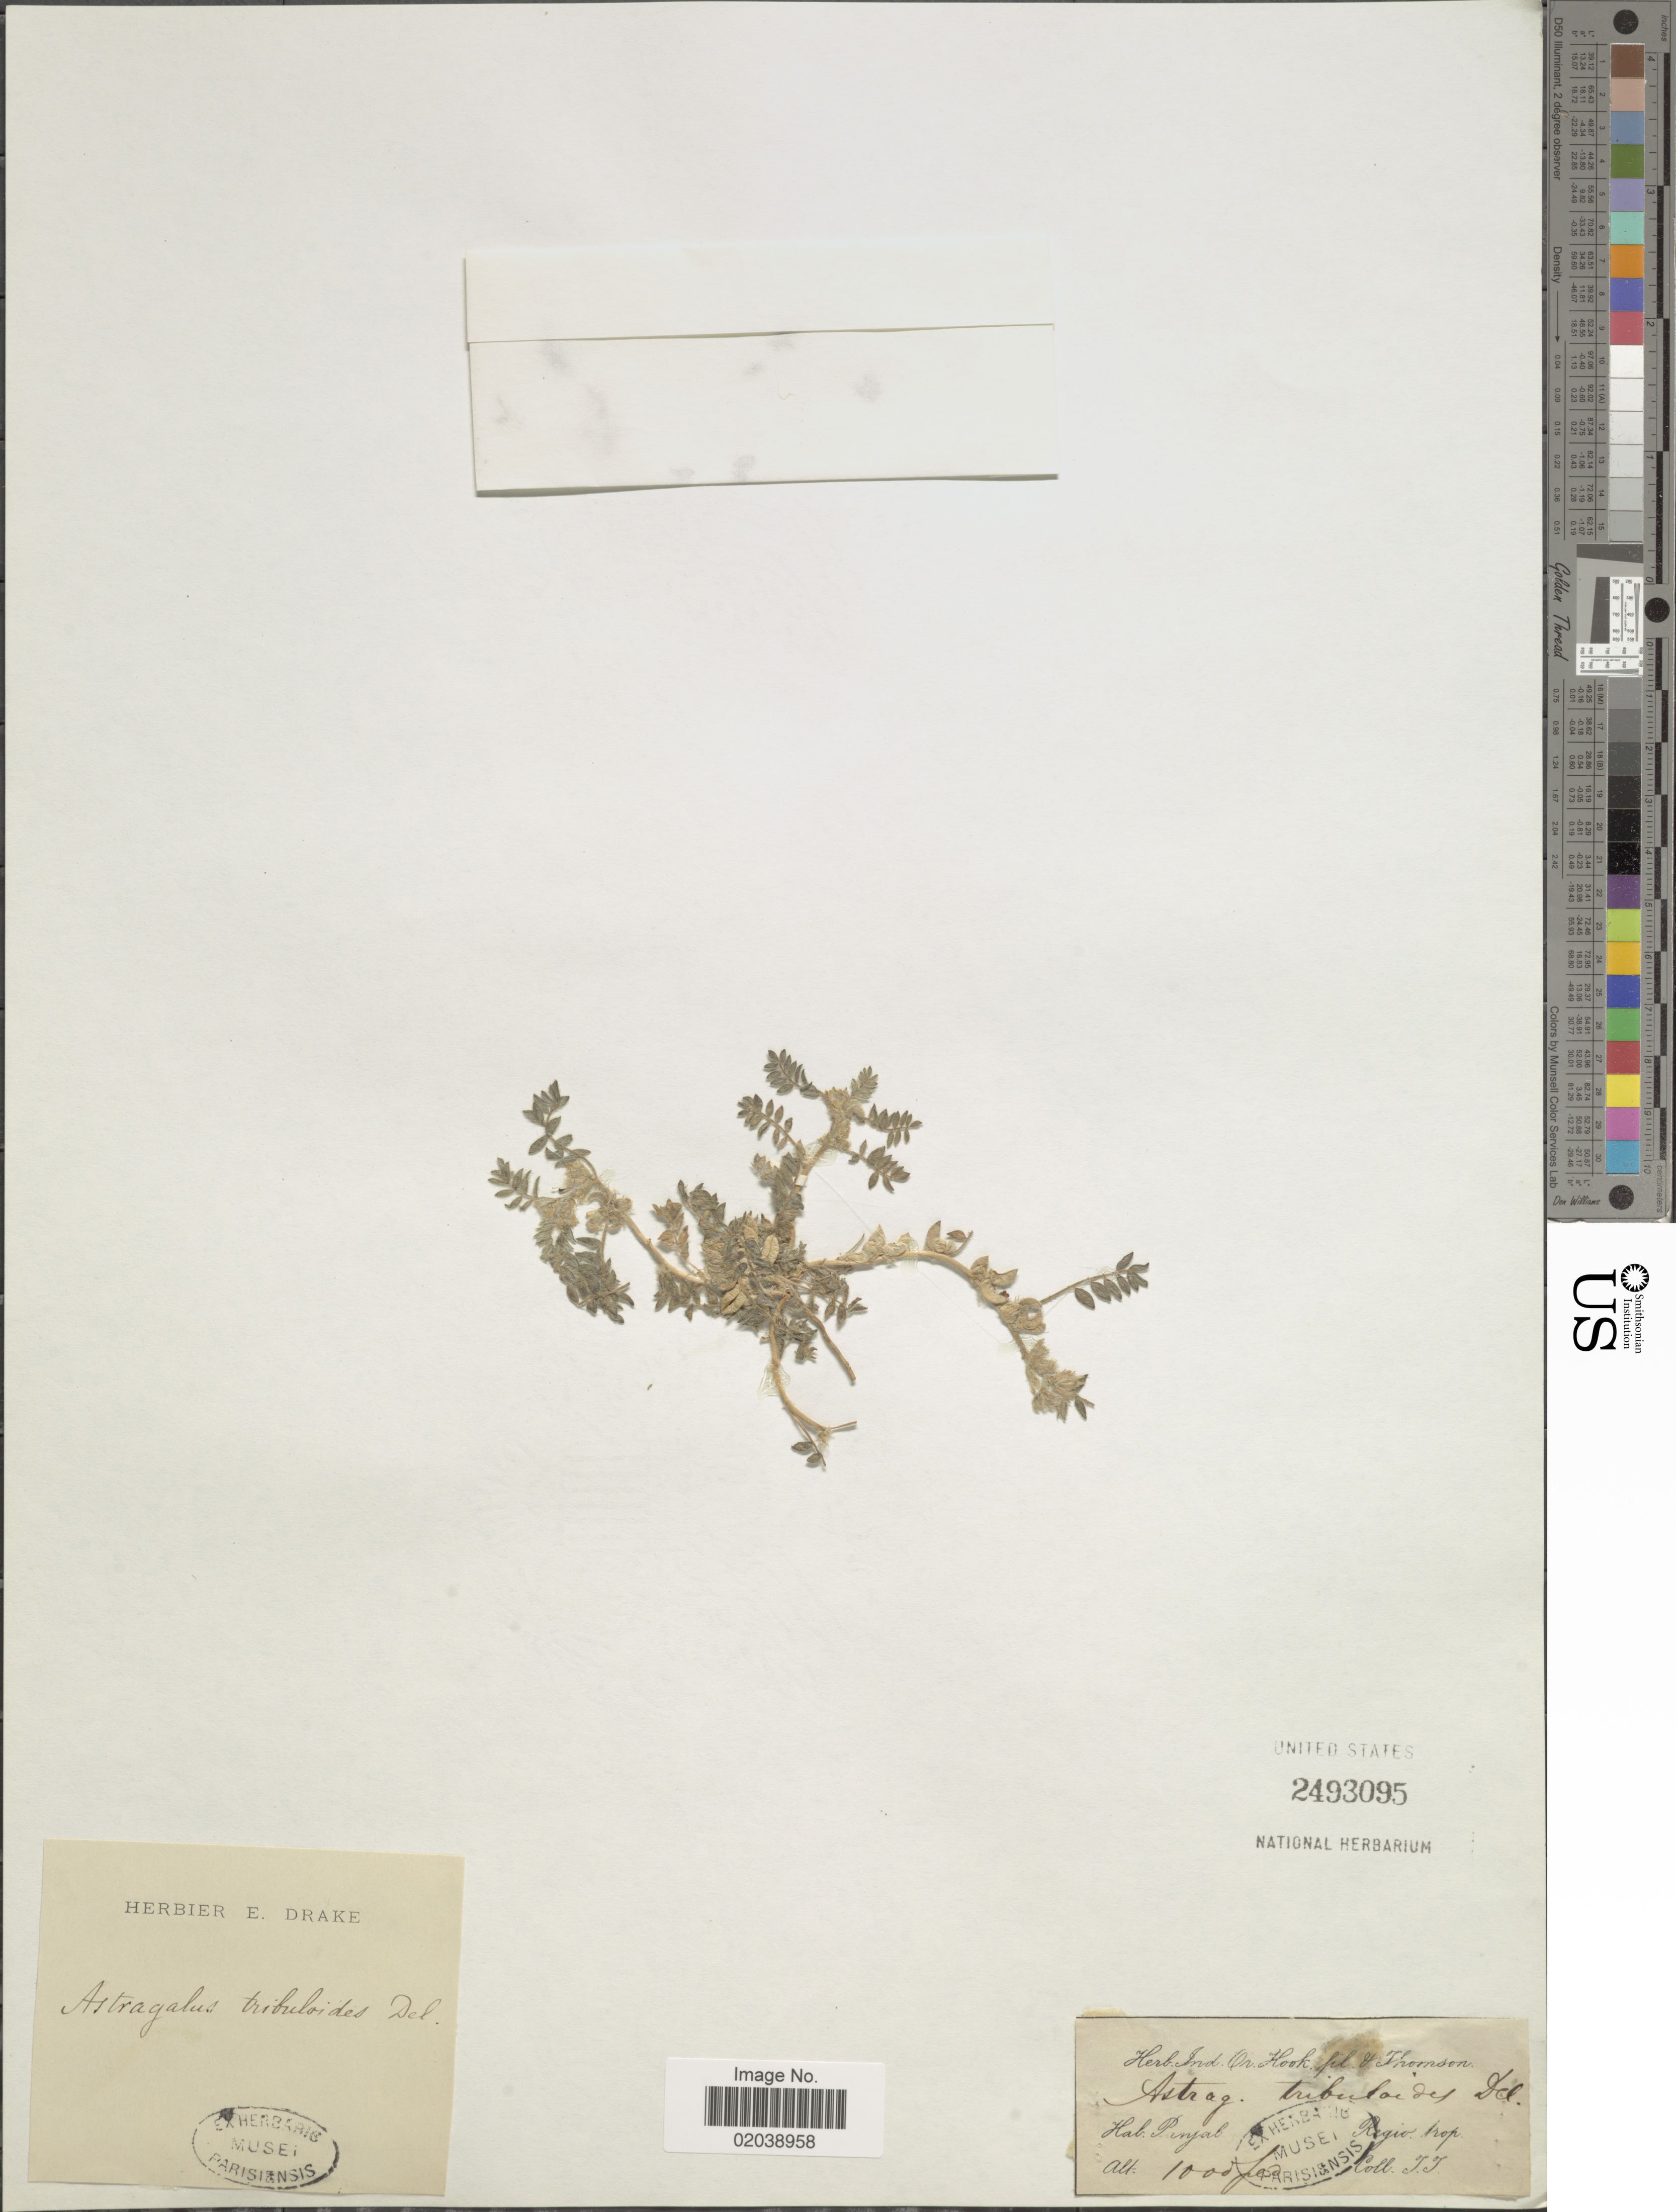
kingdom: Plantae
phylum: Tracheophyta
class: Magnoliopsida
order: Fabales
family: Fabaceae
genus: Astragalus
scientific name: Astragalus tribuloides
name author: Delile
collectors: T. Thomson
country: India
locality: Panjab, Regio trop.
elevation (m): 305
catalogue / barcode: US 2493095